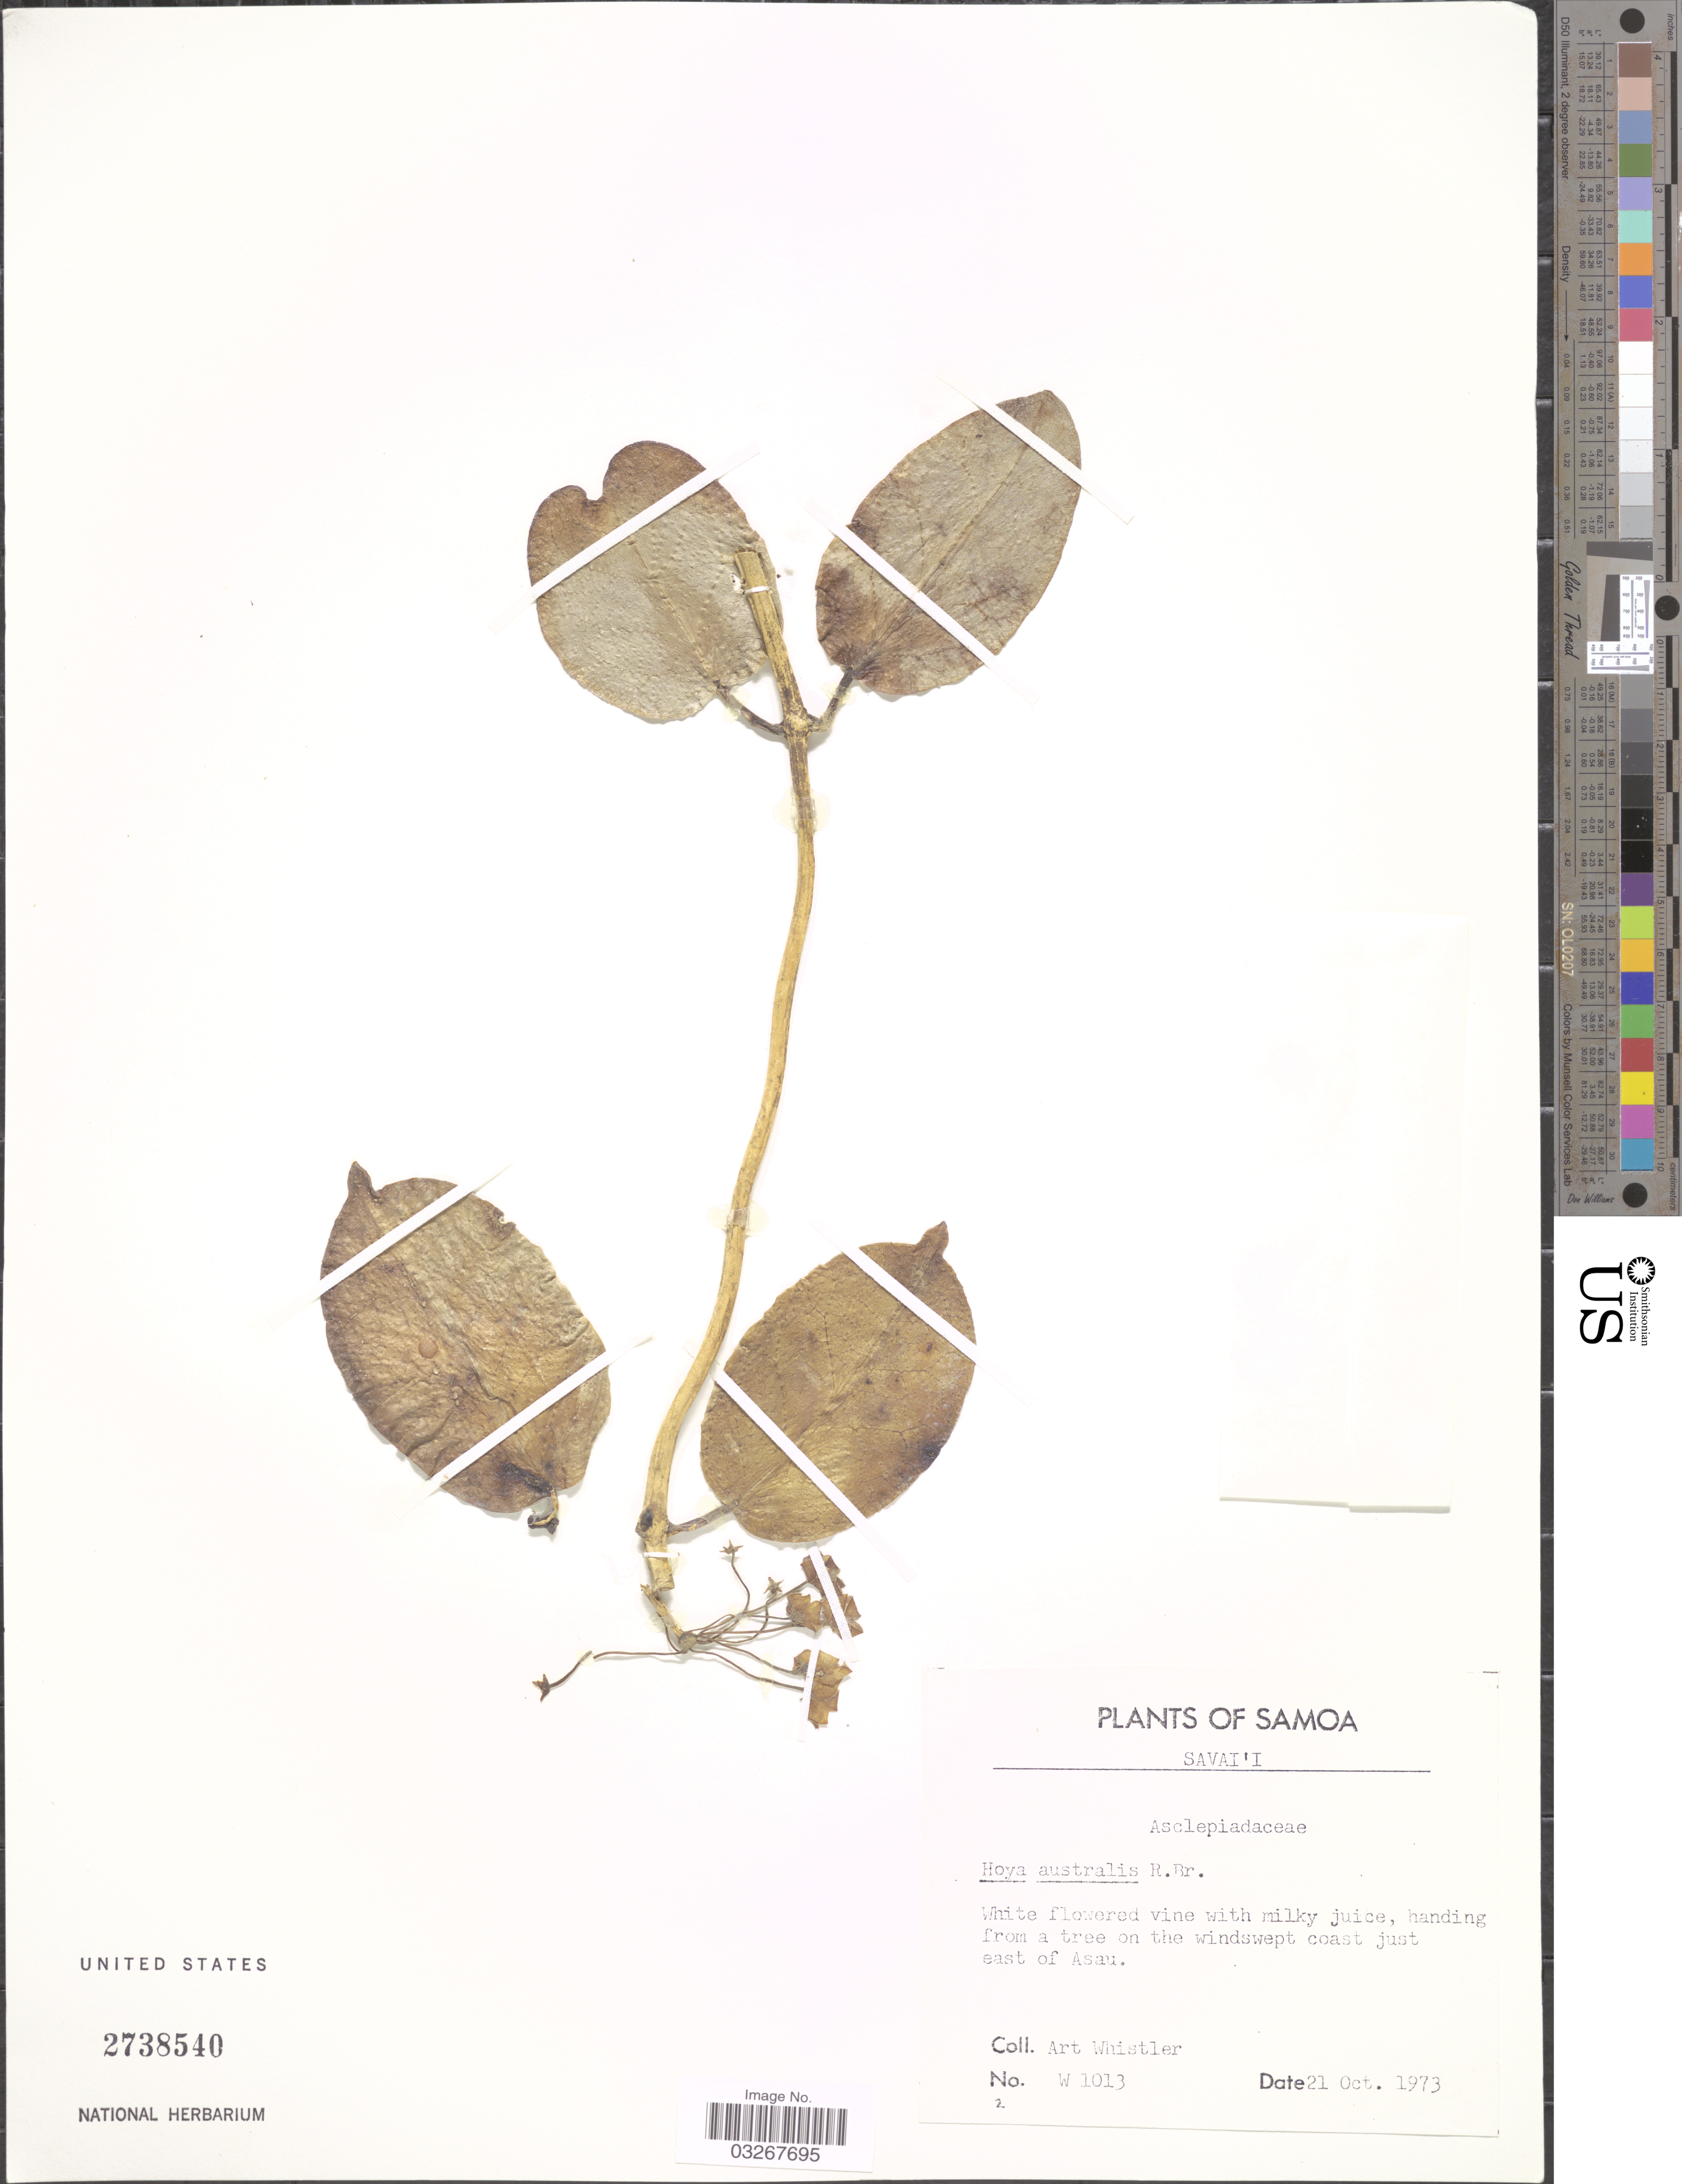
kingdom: Plantae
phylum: Tracheophyta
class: Magnoliopsida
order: Gentianales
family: Apocynaceae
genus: Hoya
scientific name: Hoya australis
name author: R. Br. ex J. Traill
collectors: A. Whistler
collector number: W1013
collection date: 1973-10-21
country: Samoa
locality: Samoa. Savai'i. Coast just east of Asau.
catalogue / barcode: US 2738540